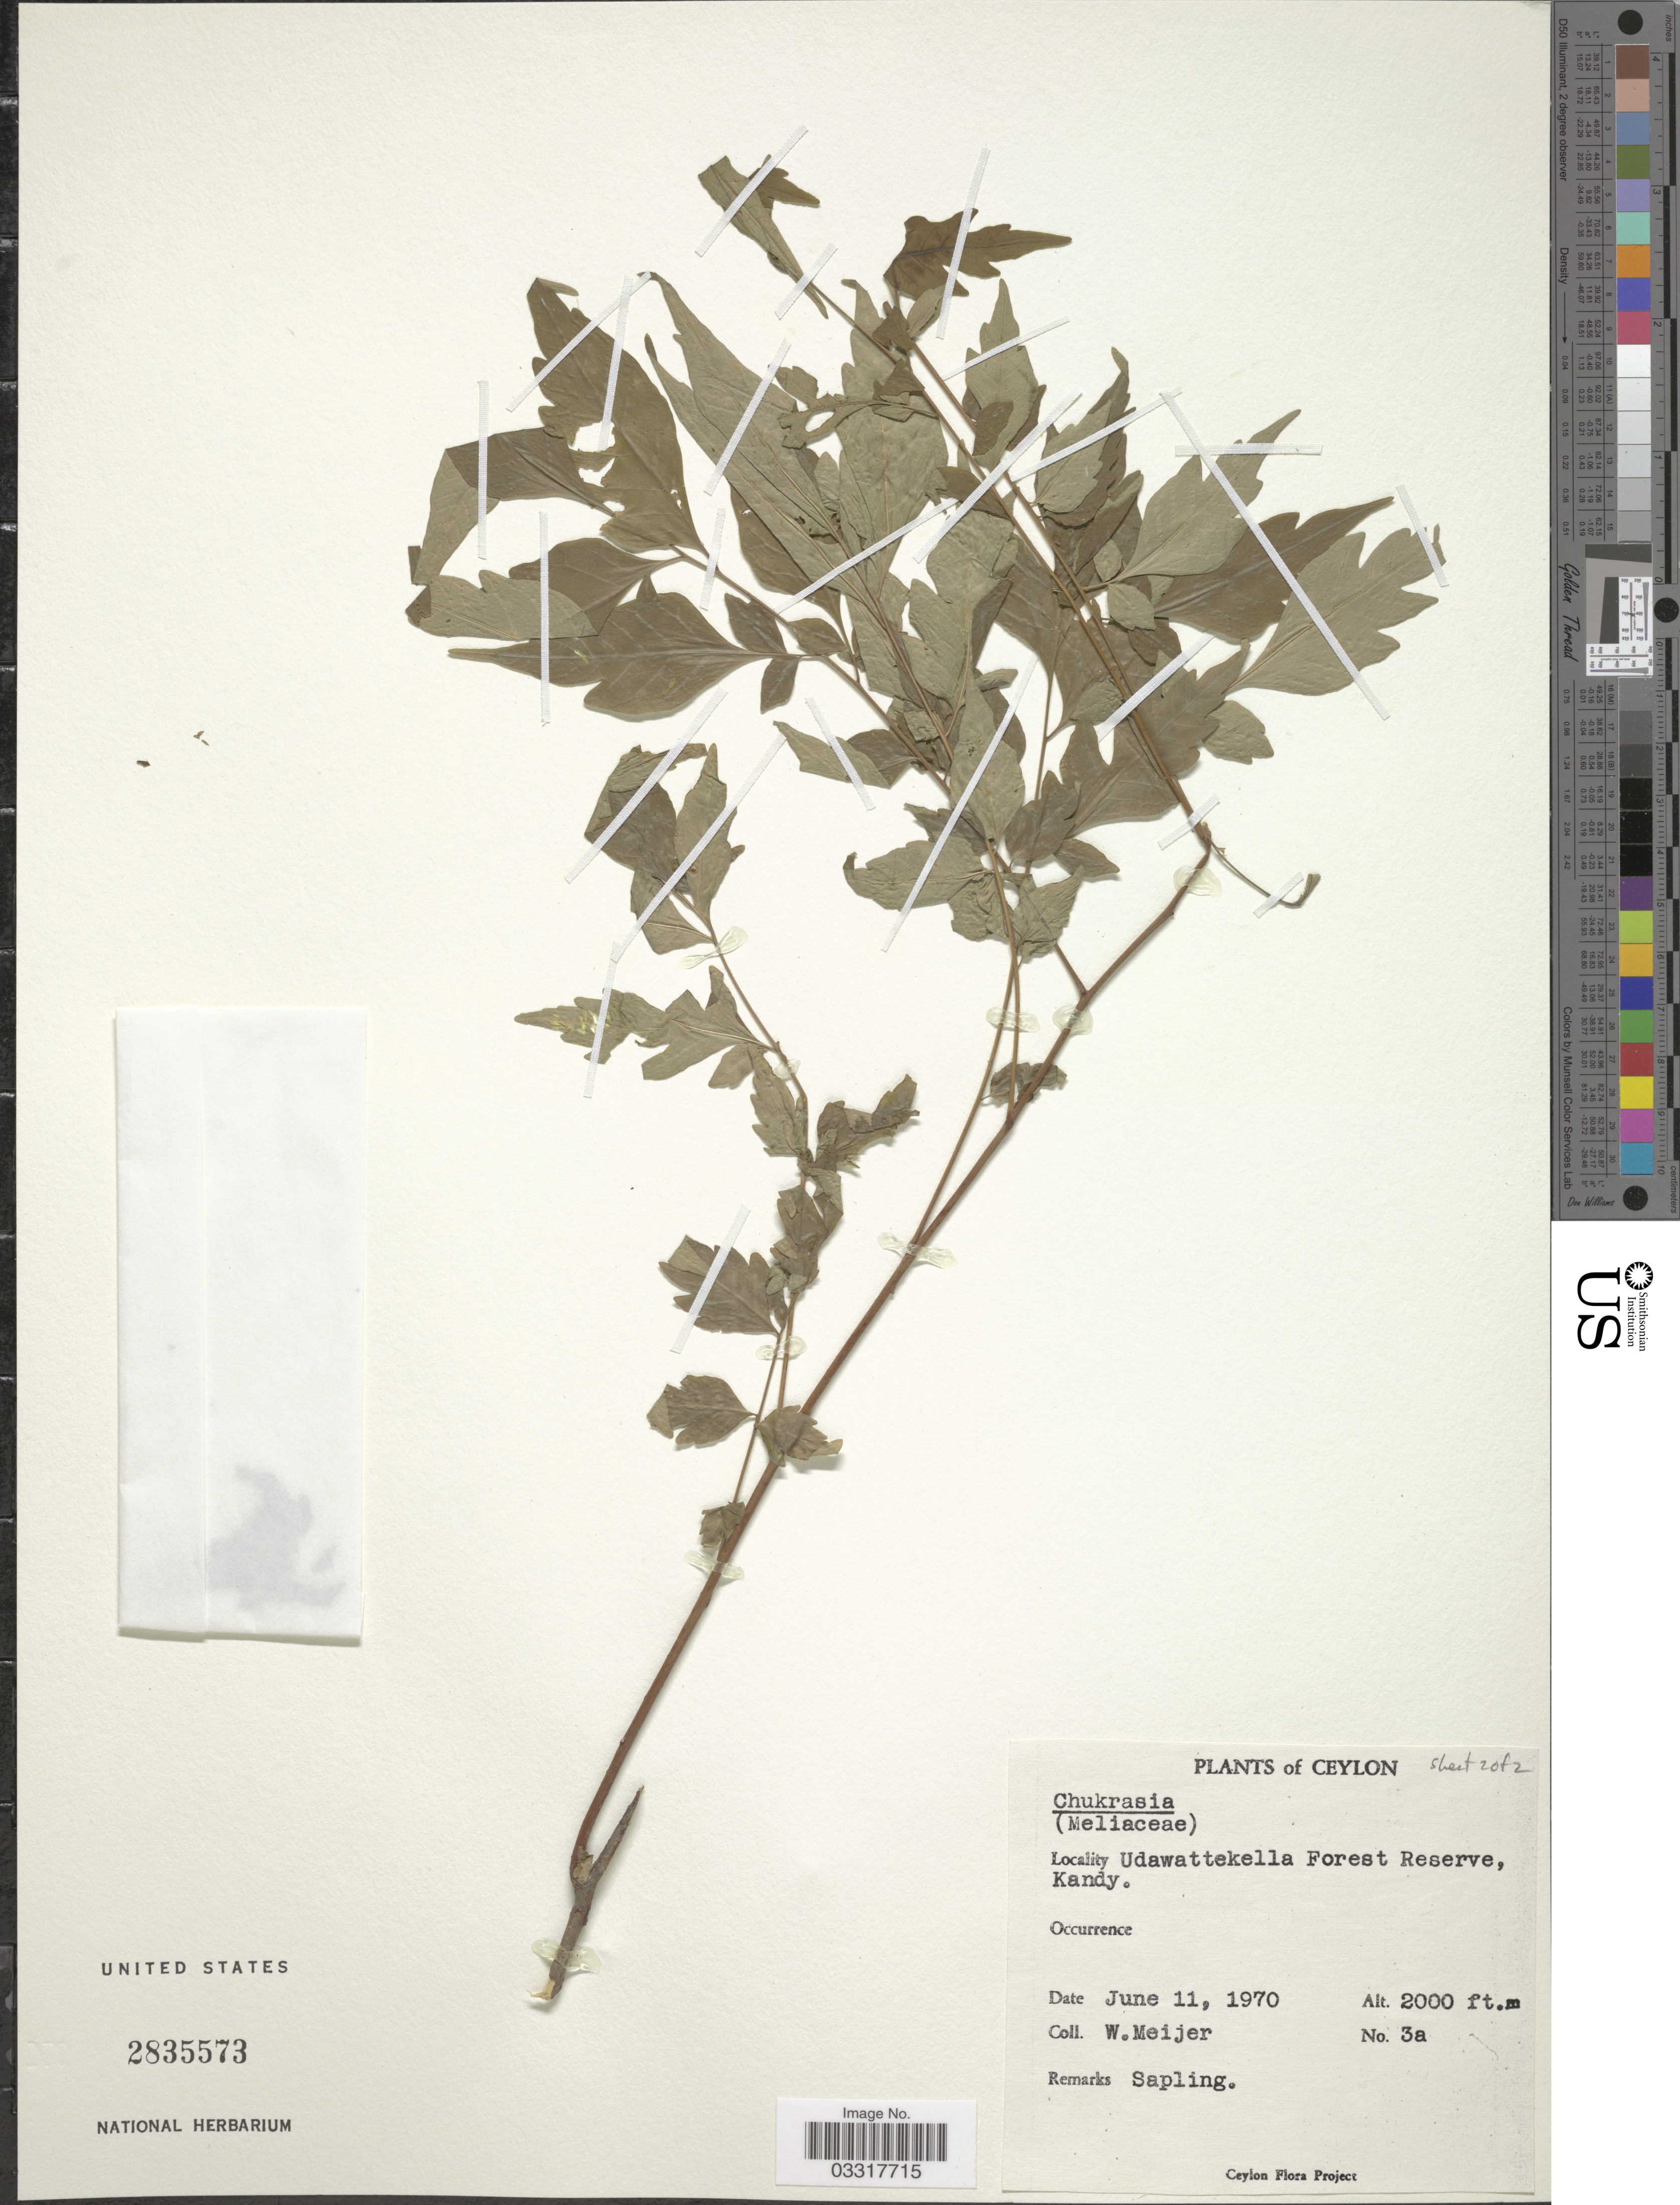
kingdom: Plantae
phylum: Tracheophyta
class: Magnoliopsida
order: Sapindales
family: Meliaceae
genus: Chukrasia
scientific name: Chukrasia tabularis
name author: A. Juss.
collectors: W. Meijer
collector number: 3a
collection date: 1970-06-11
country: Sri Lanka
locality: Ceylon, Udawattakella Forest Reserve, Kandy.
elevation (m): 610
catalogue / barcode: US 2835573